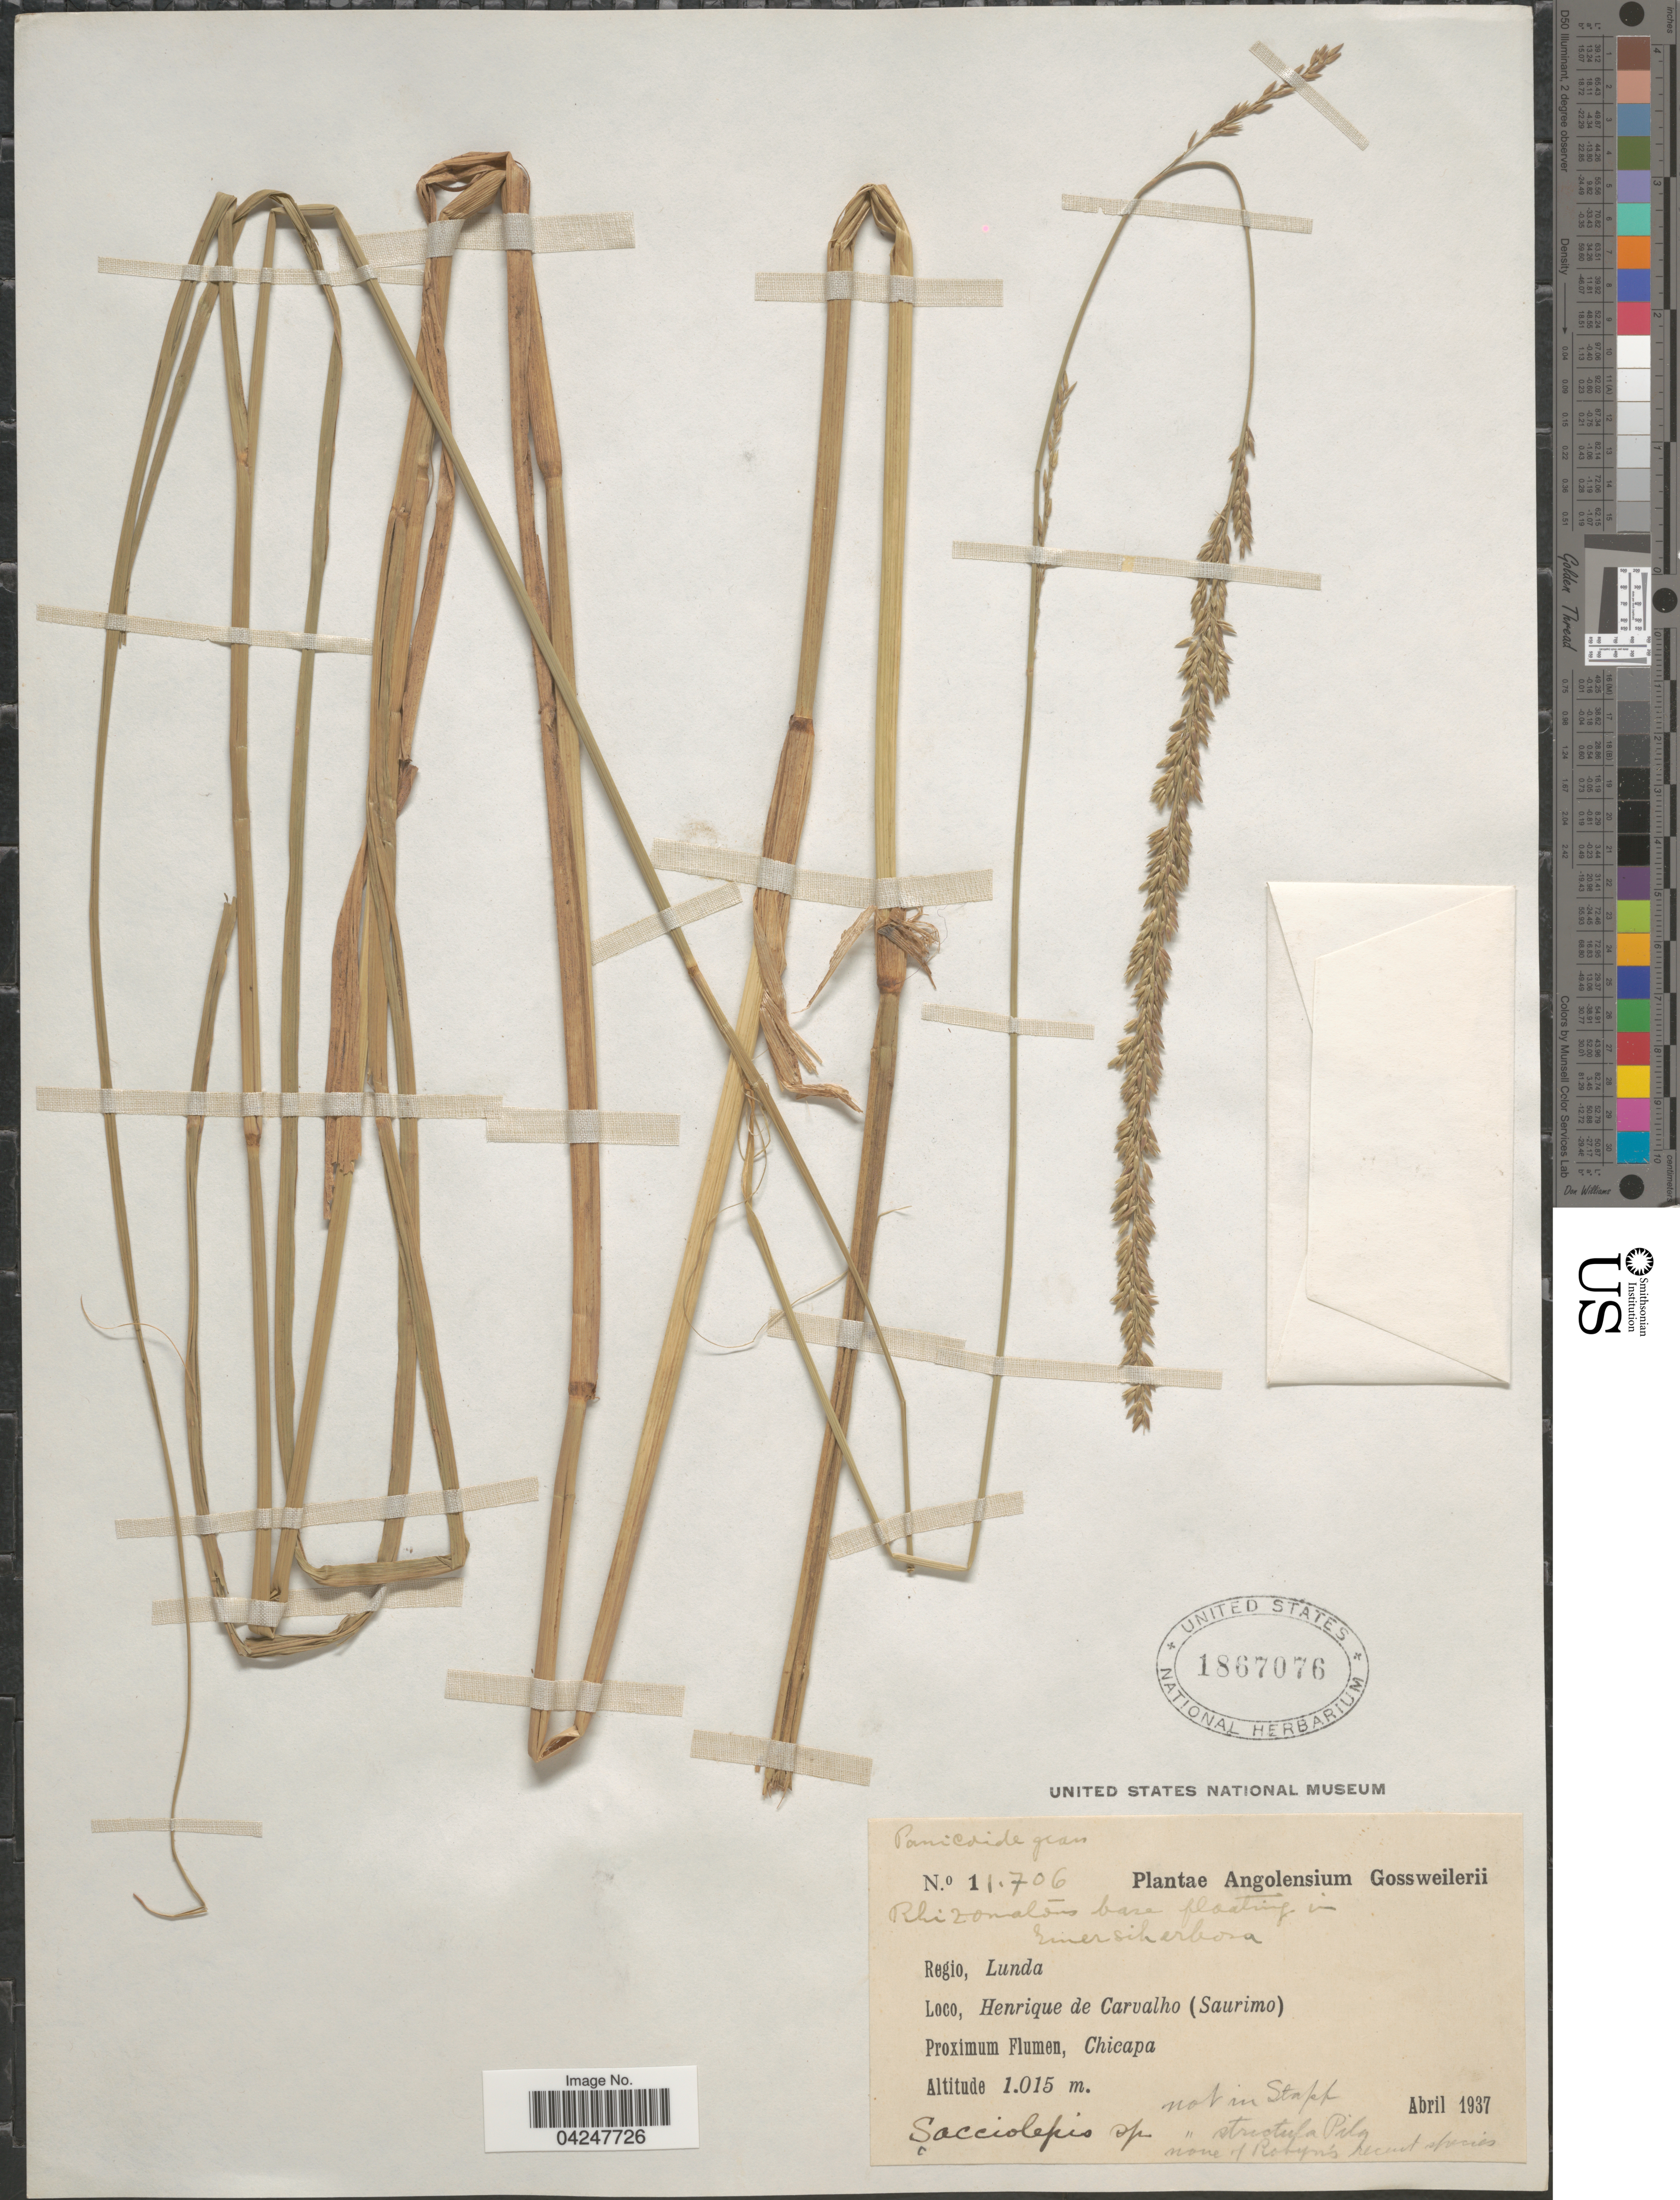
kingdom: Plantae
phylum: Tracheophyta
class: Liliopsida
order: Poales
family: Poaceae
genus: Sacciolepis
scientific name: Sacciolepis sp.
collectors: Gossweiler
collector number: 11706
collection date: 1937-04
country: Angola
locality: Regio, Lunda. Henrique de Carvalho (Saurimo). Proximum Flumen, Chicapa.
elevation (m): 1015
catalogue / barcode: US 1867076